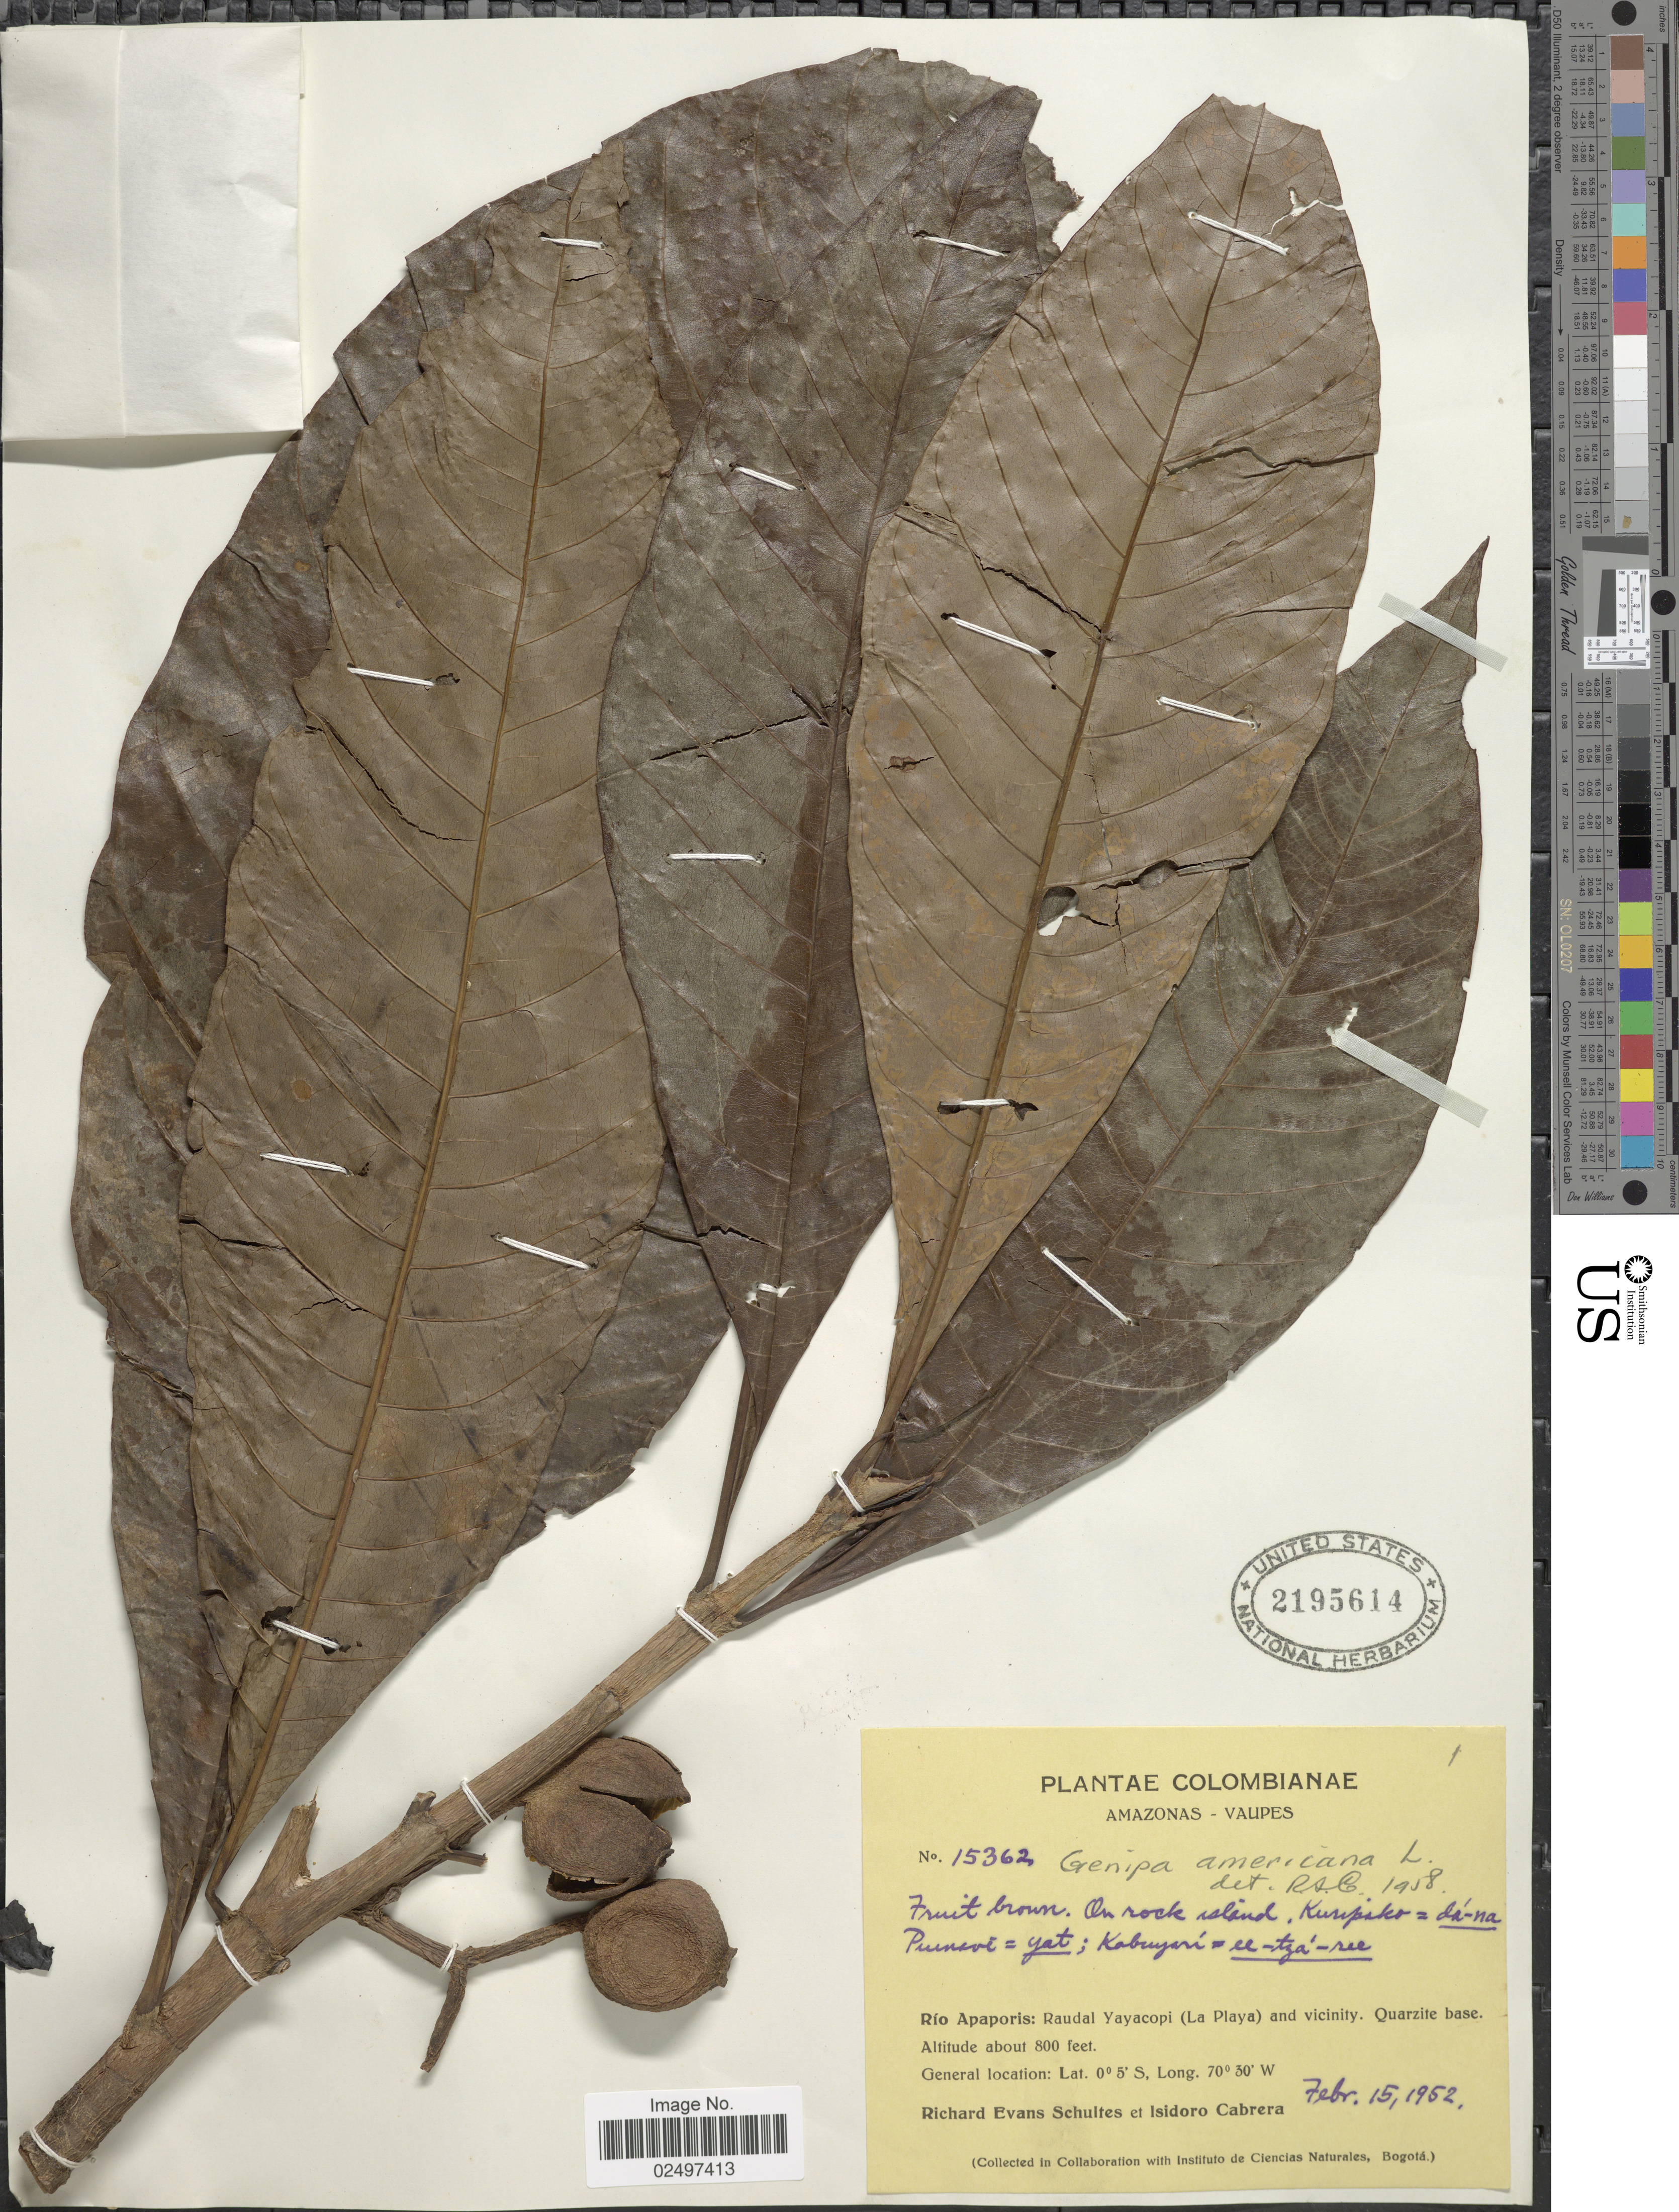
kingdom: Plantae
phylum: Tracheophyta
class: Magnoliopsida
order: Gentianales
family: Rubiaceae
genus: Genipa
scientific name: Genipa americana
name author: L.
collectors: R. E. Schultes & I. Cabrera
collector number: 15362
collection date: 1952-02-15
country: Colombia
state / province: Huila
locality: Amazonas- Vaupes. Rio Apaporis: Raudal Yayacopi (La Playa) and vicinity. Quarzite base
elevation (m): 244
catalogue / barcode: US 2195614